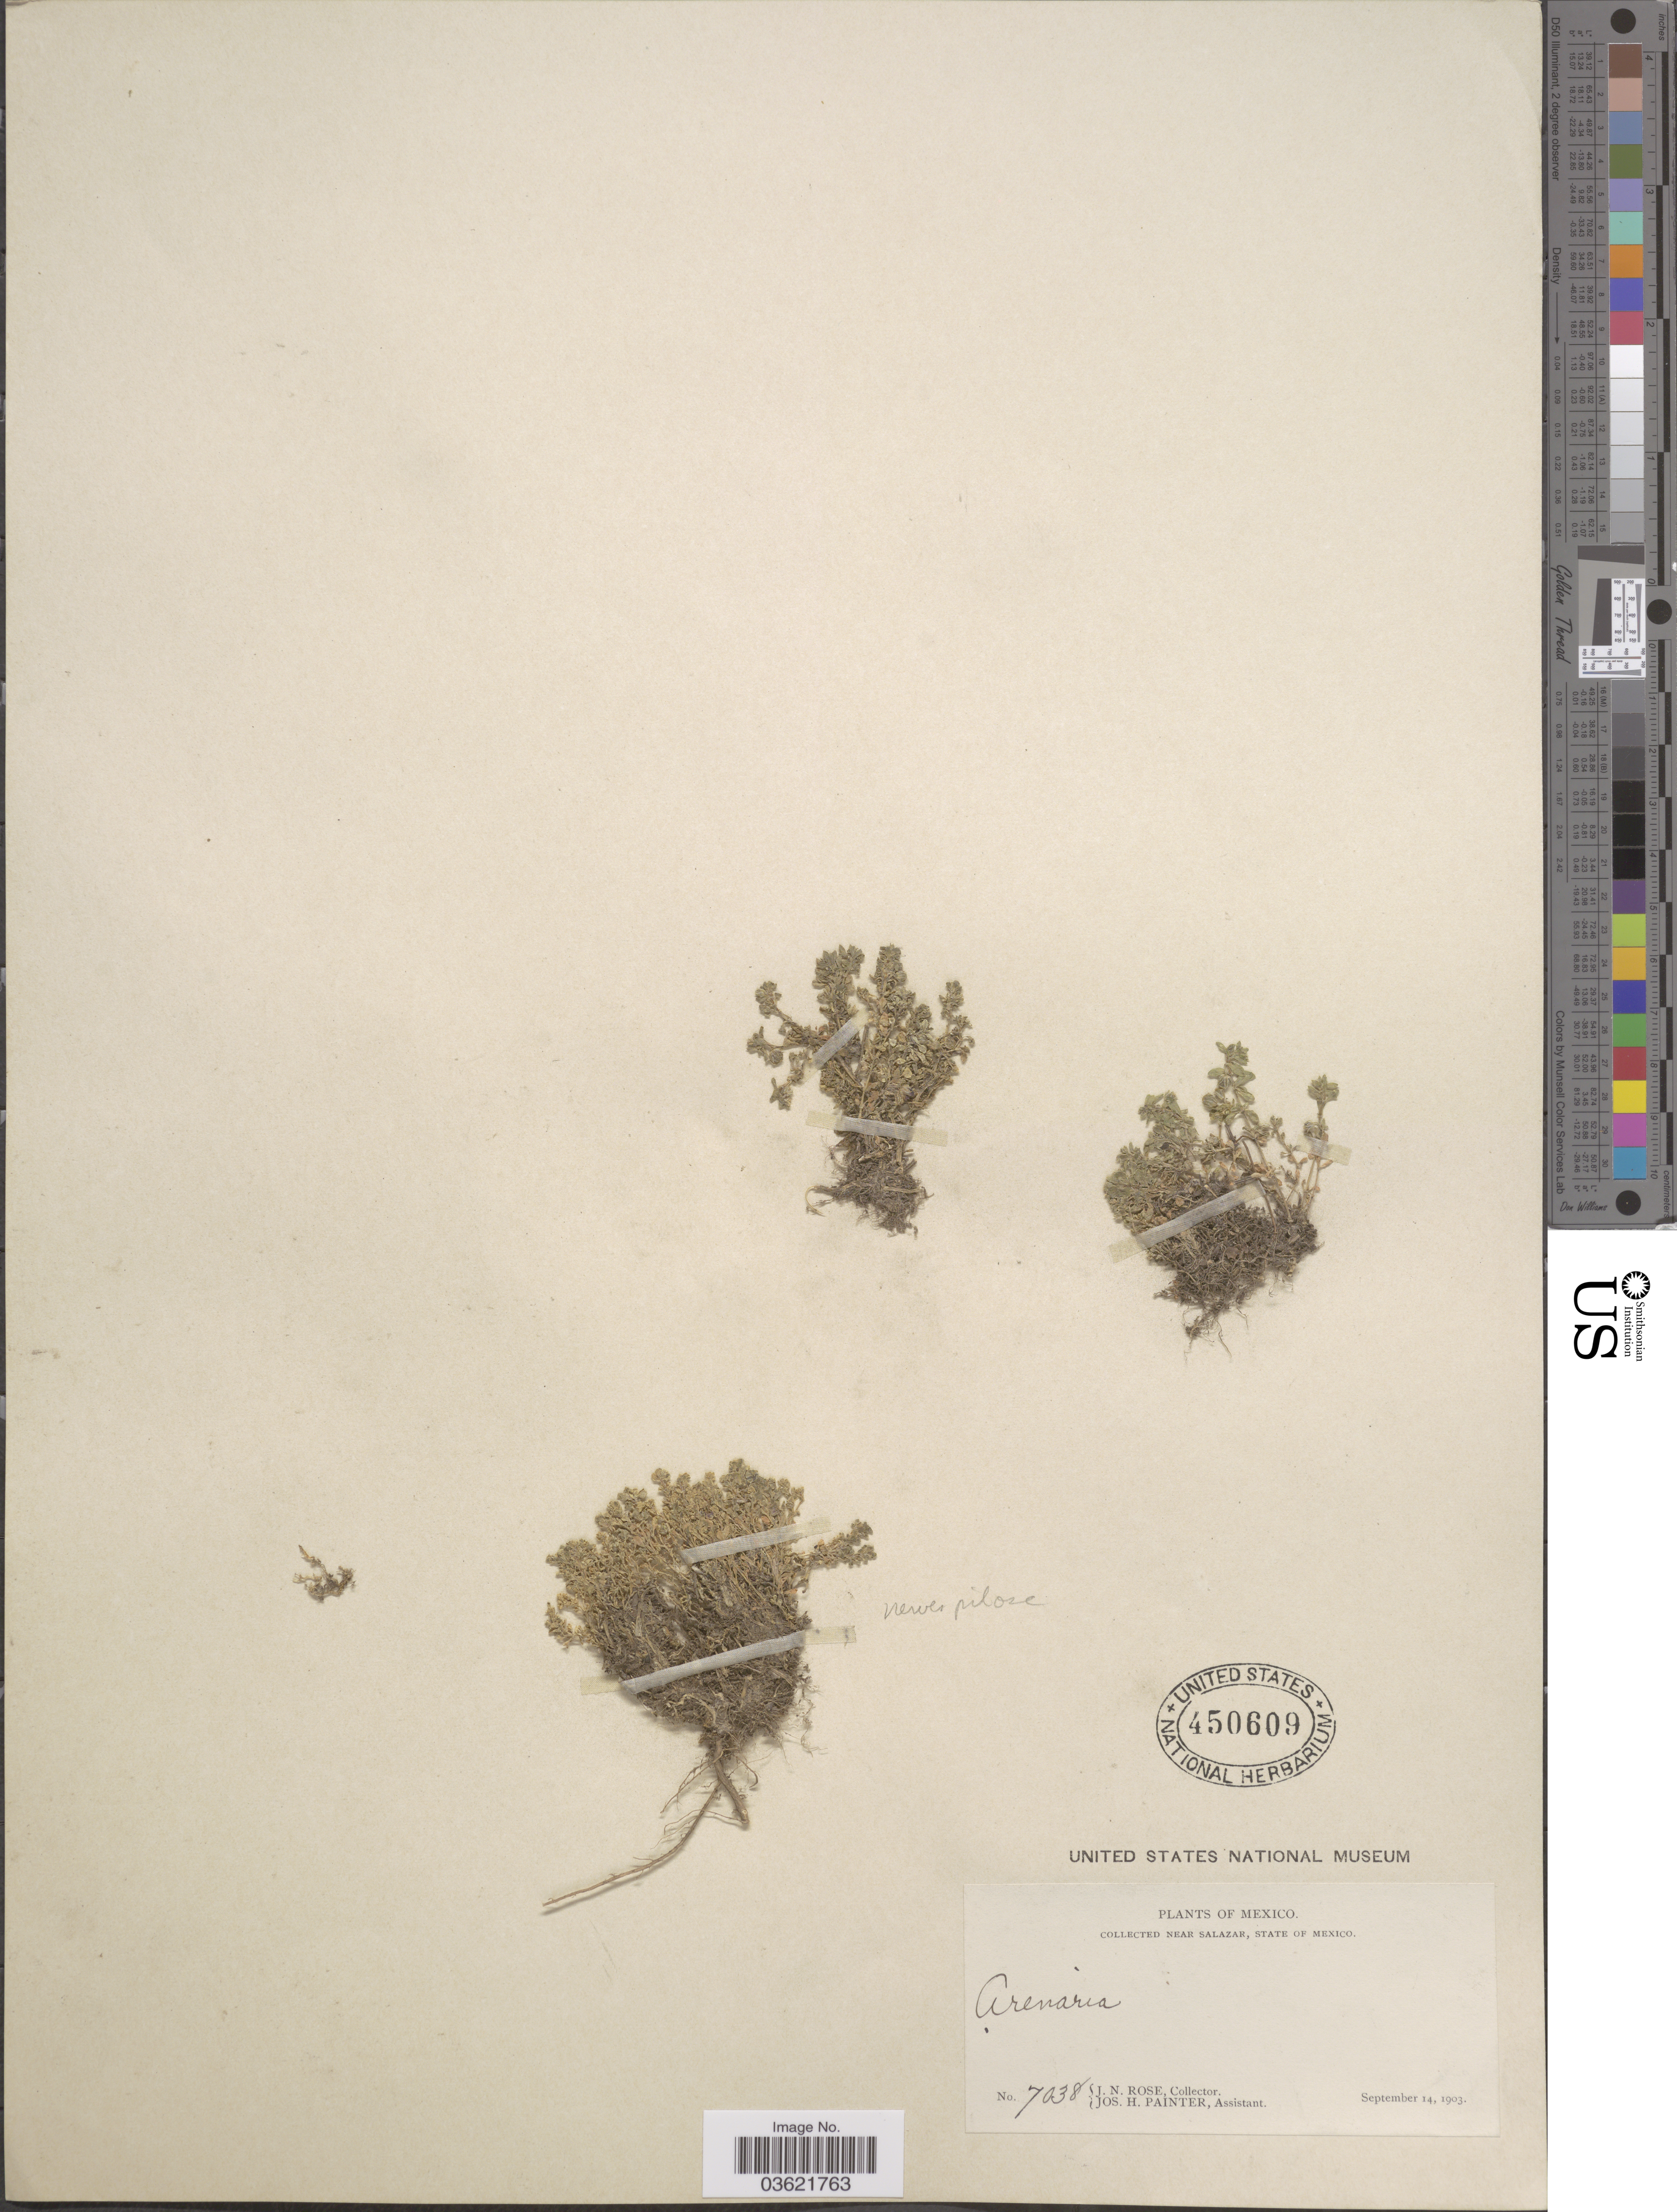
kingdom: Plantae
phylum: Tracheophyta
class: Magnoliopsida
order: Caryophyllales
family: Caryophyllaceae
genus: Arenaria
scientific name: Arenaria reptans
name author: Hemsl.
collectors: J. N. Rose & J. H. Painter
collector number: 7038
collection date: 1903-09-14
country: Mexico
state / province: México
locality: Near Salazar.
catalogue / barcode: US 450609